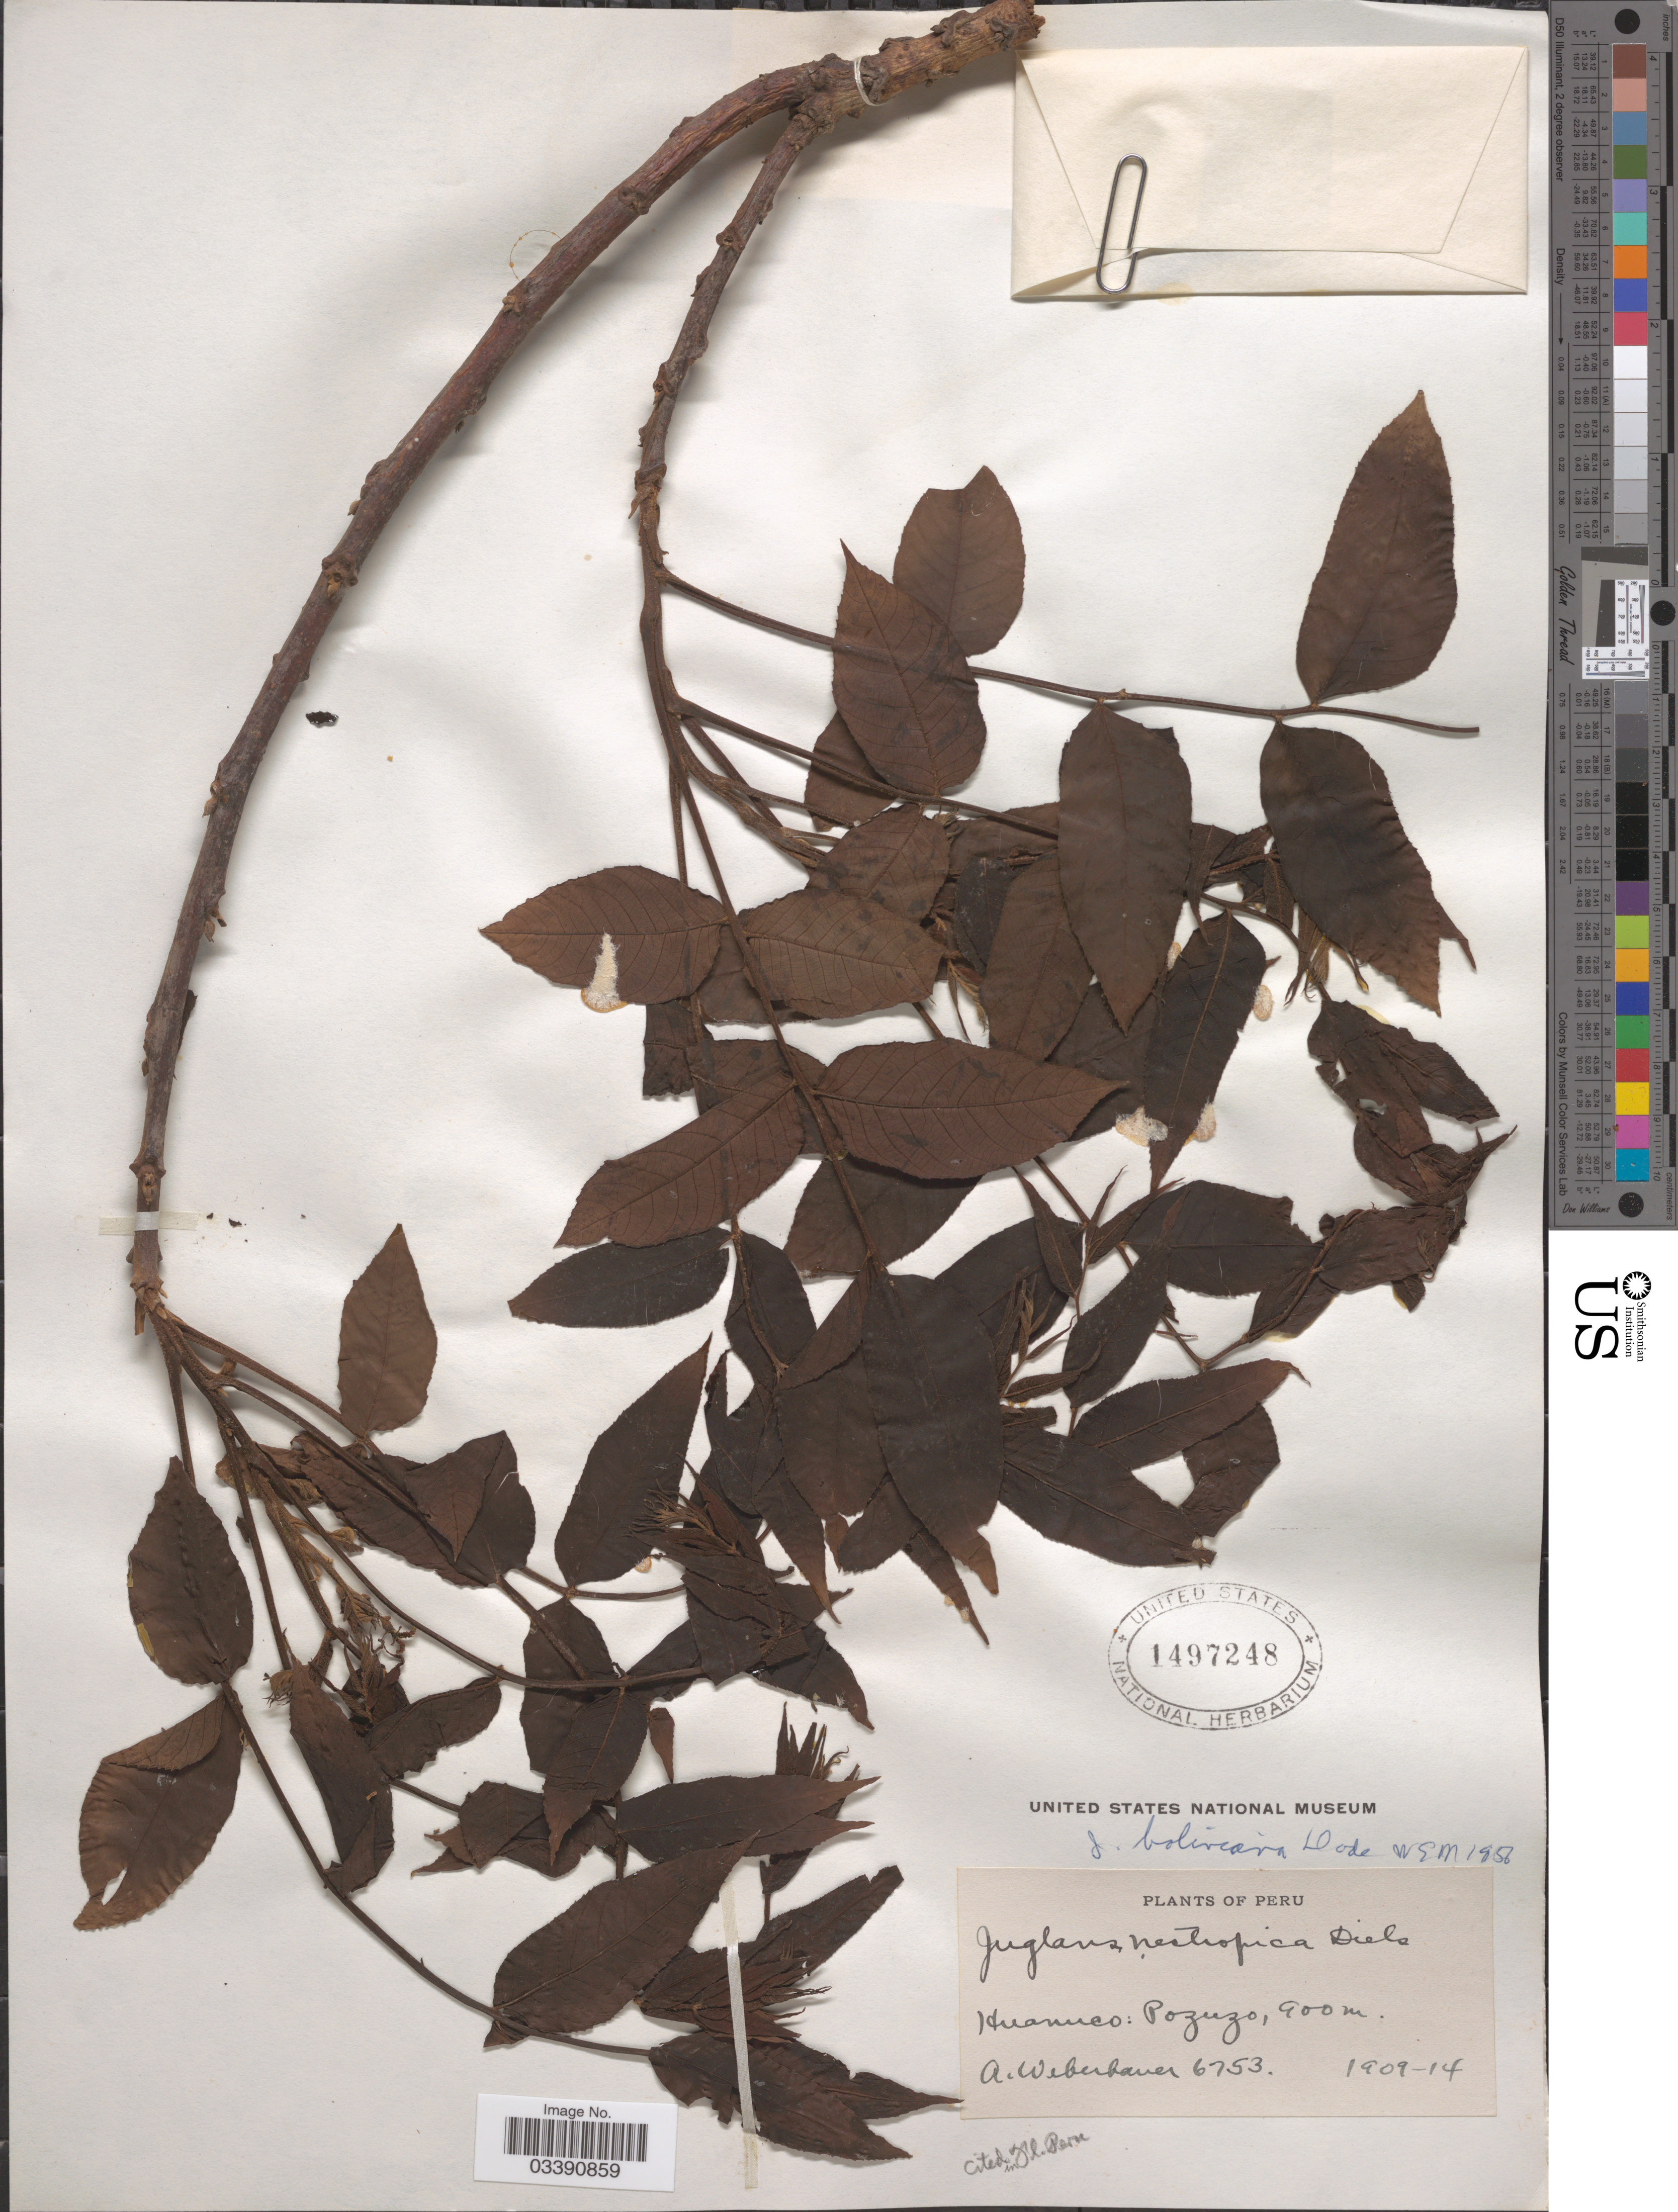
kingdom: Plantae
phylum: Tracheophyta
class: Magnoliopsida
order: Fagales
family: Juglandaceae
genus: Juglans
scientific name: Juglans boliviana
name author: Griseb.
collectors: A. Weberbauer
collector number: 6753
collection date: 1909/1914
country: Peru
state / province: Huánuco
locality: Pozuzo.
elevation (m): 900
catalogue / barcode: US 1497248